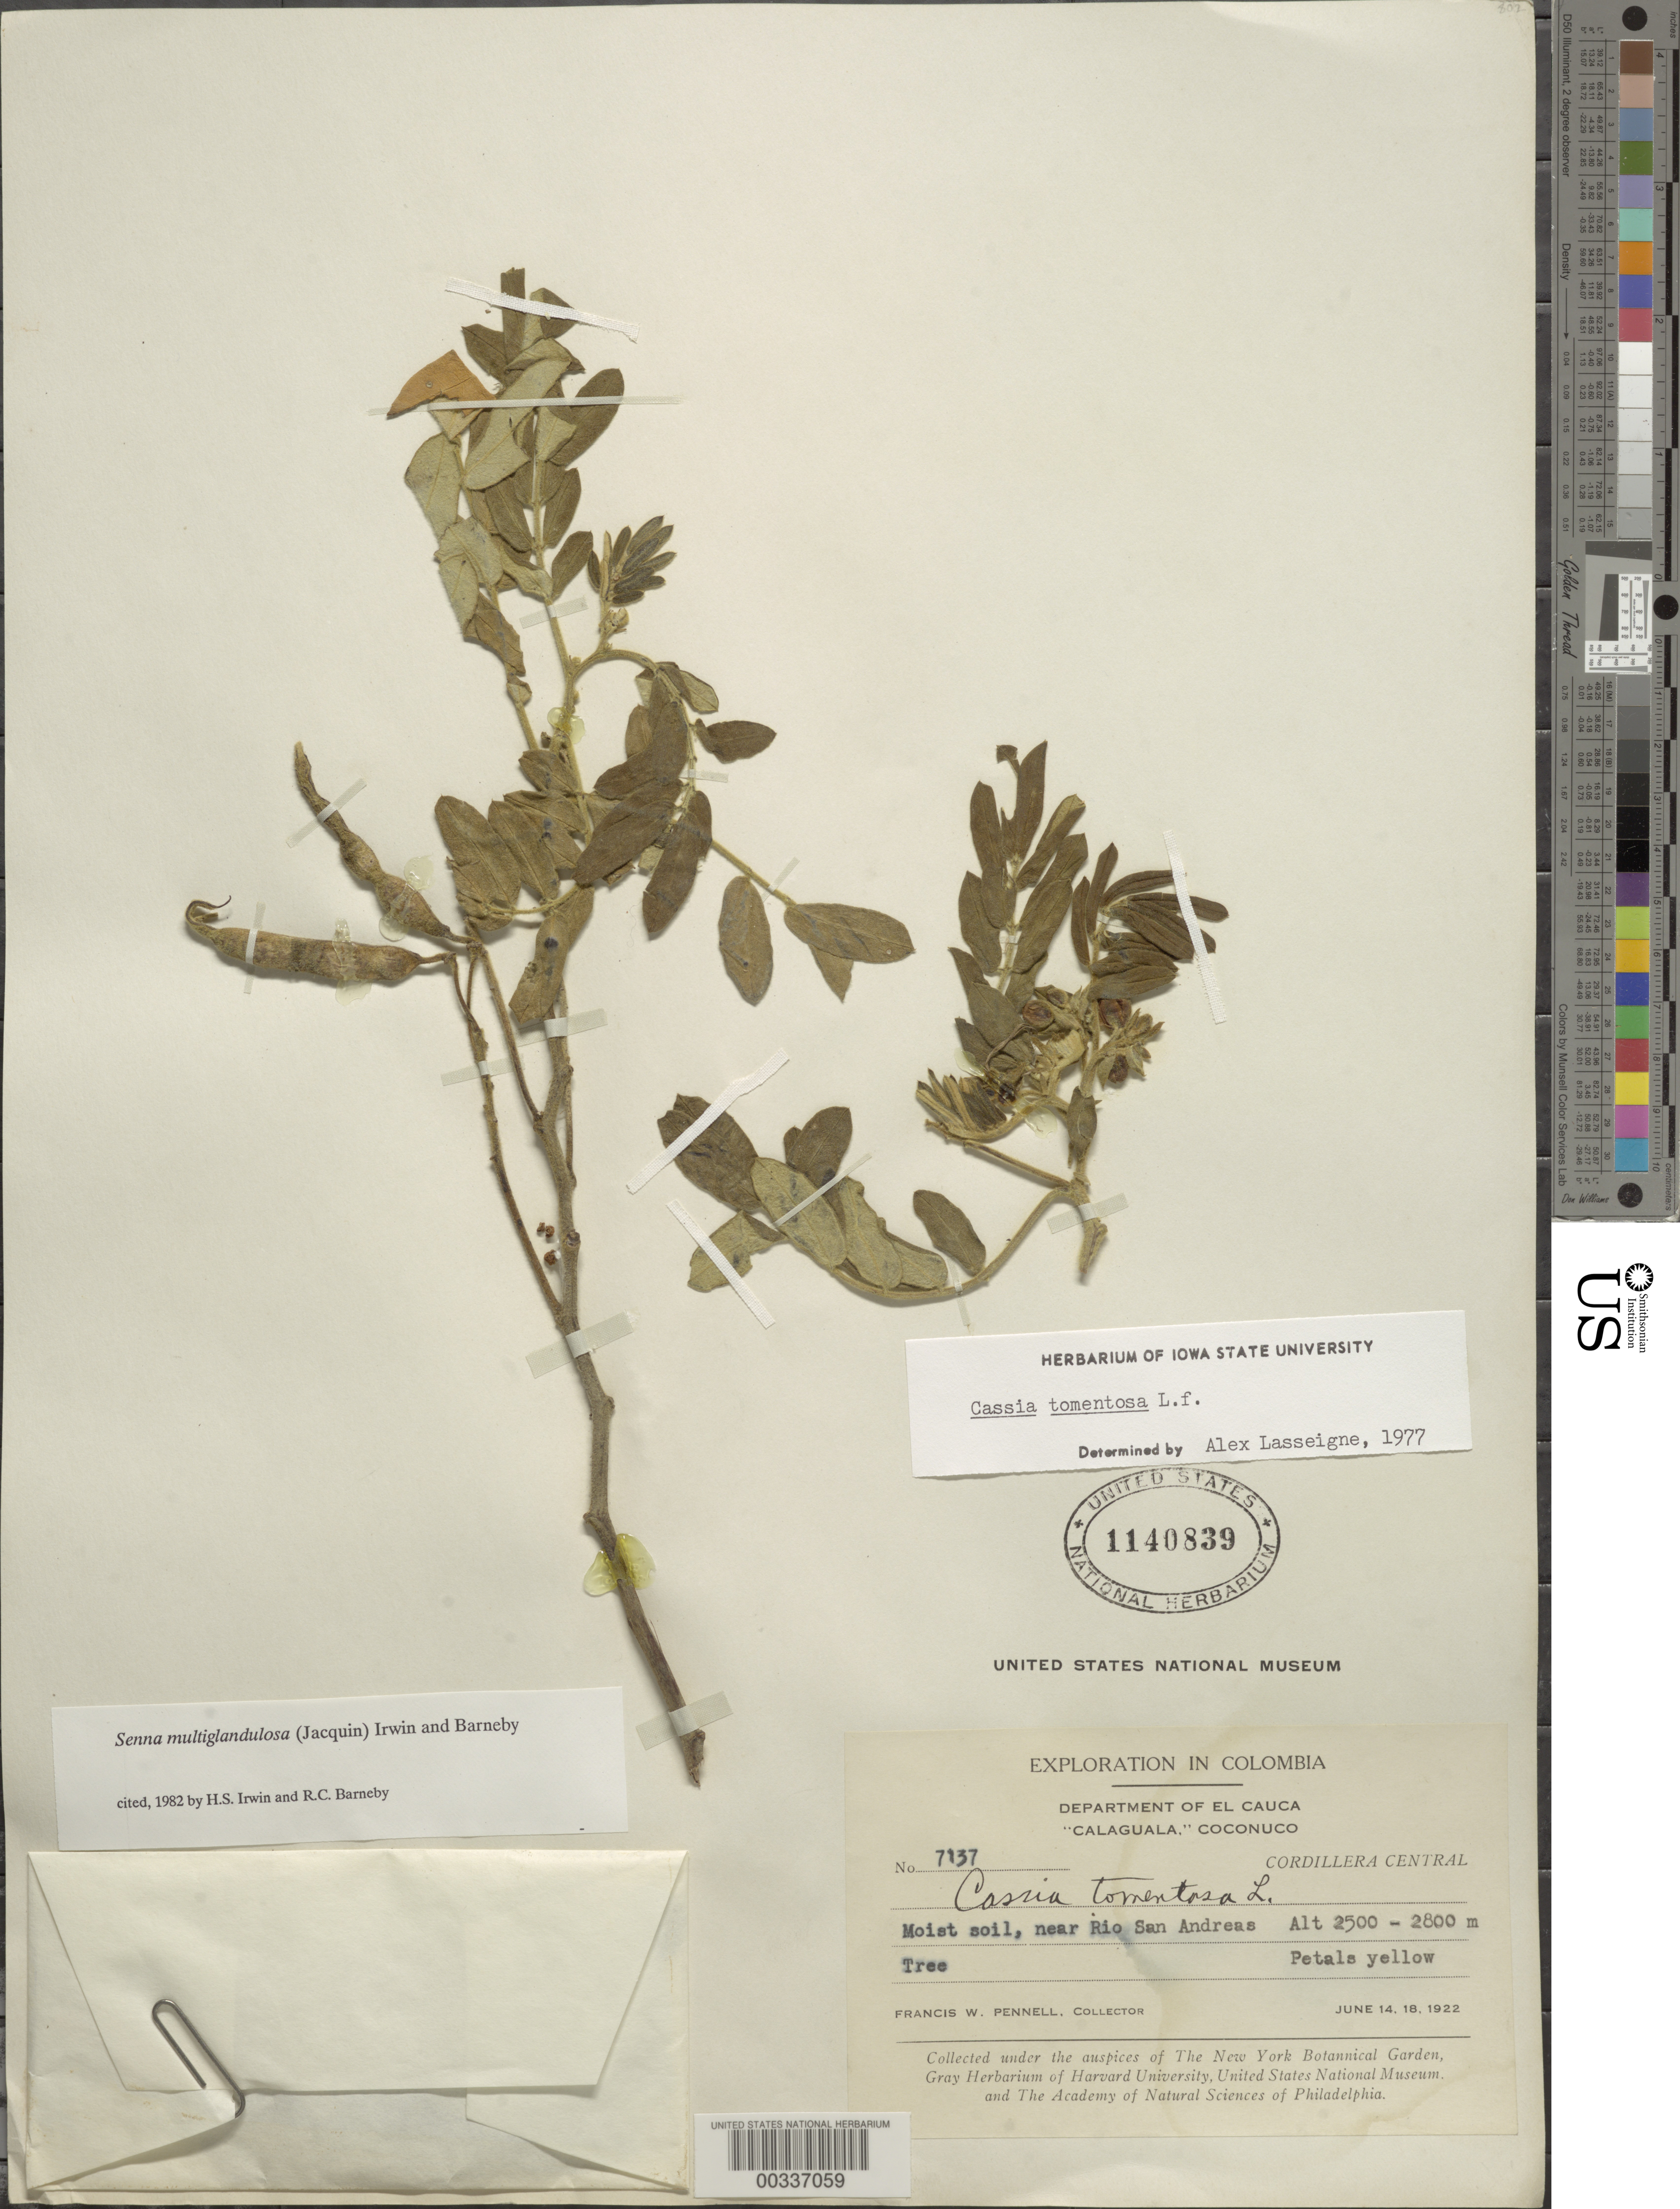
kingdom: Plantae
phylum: Tracheophyta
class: Magnoliopsida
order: Fabales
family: Fabaceae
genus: Senna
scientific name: Senna multiglandulosa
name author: (Jacq.) H.S. Irwin & Barneby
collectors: F. W. Pennell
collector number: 7137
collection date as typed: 14 Jun 1922 and 18 Jun 1922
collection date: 1922-06-14,1922-06-18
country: Colombia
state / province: Cauca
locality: Near Rio San Andreas; Coconuco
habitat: Moist soil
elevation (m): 2500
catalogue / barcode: US 1140839